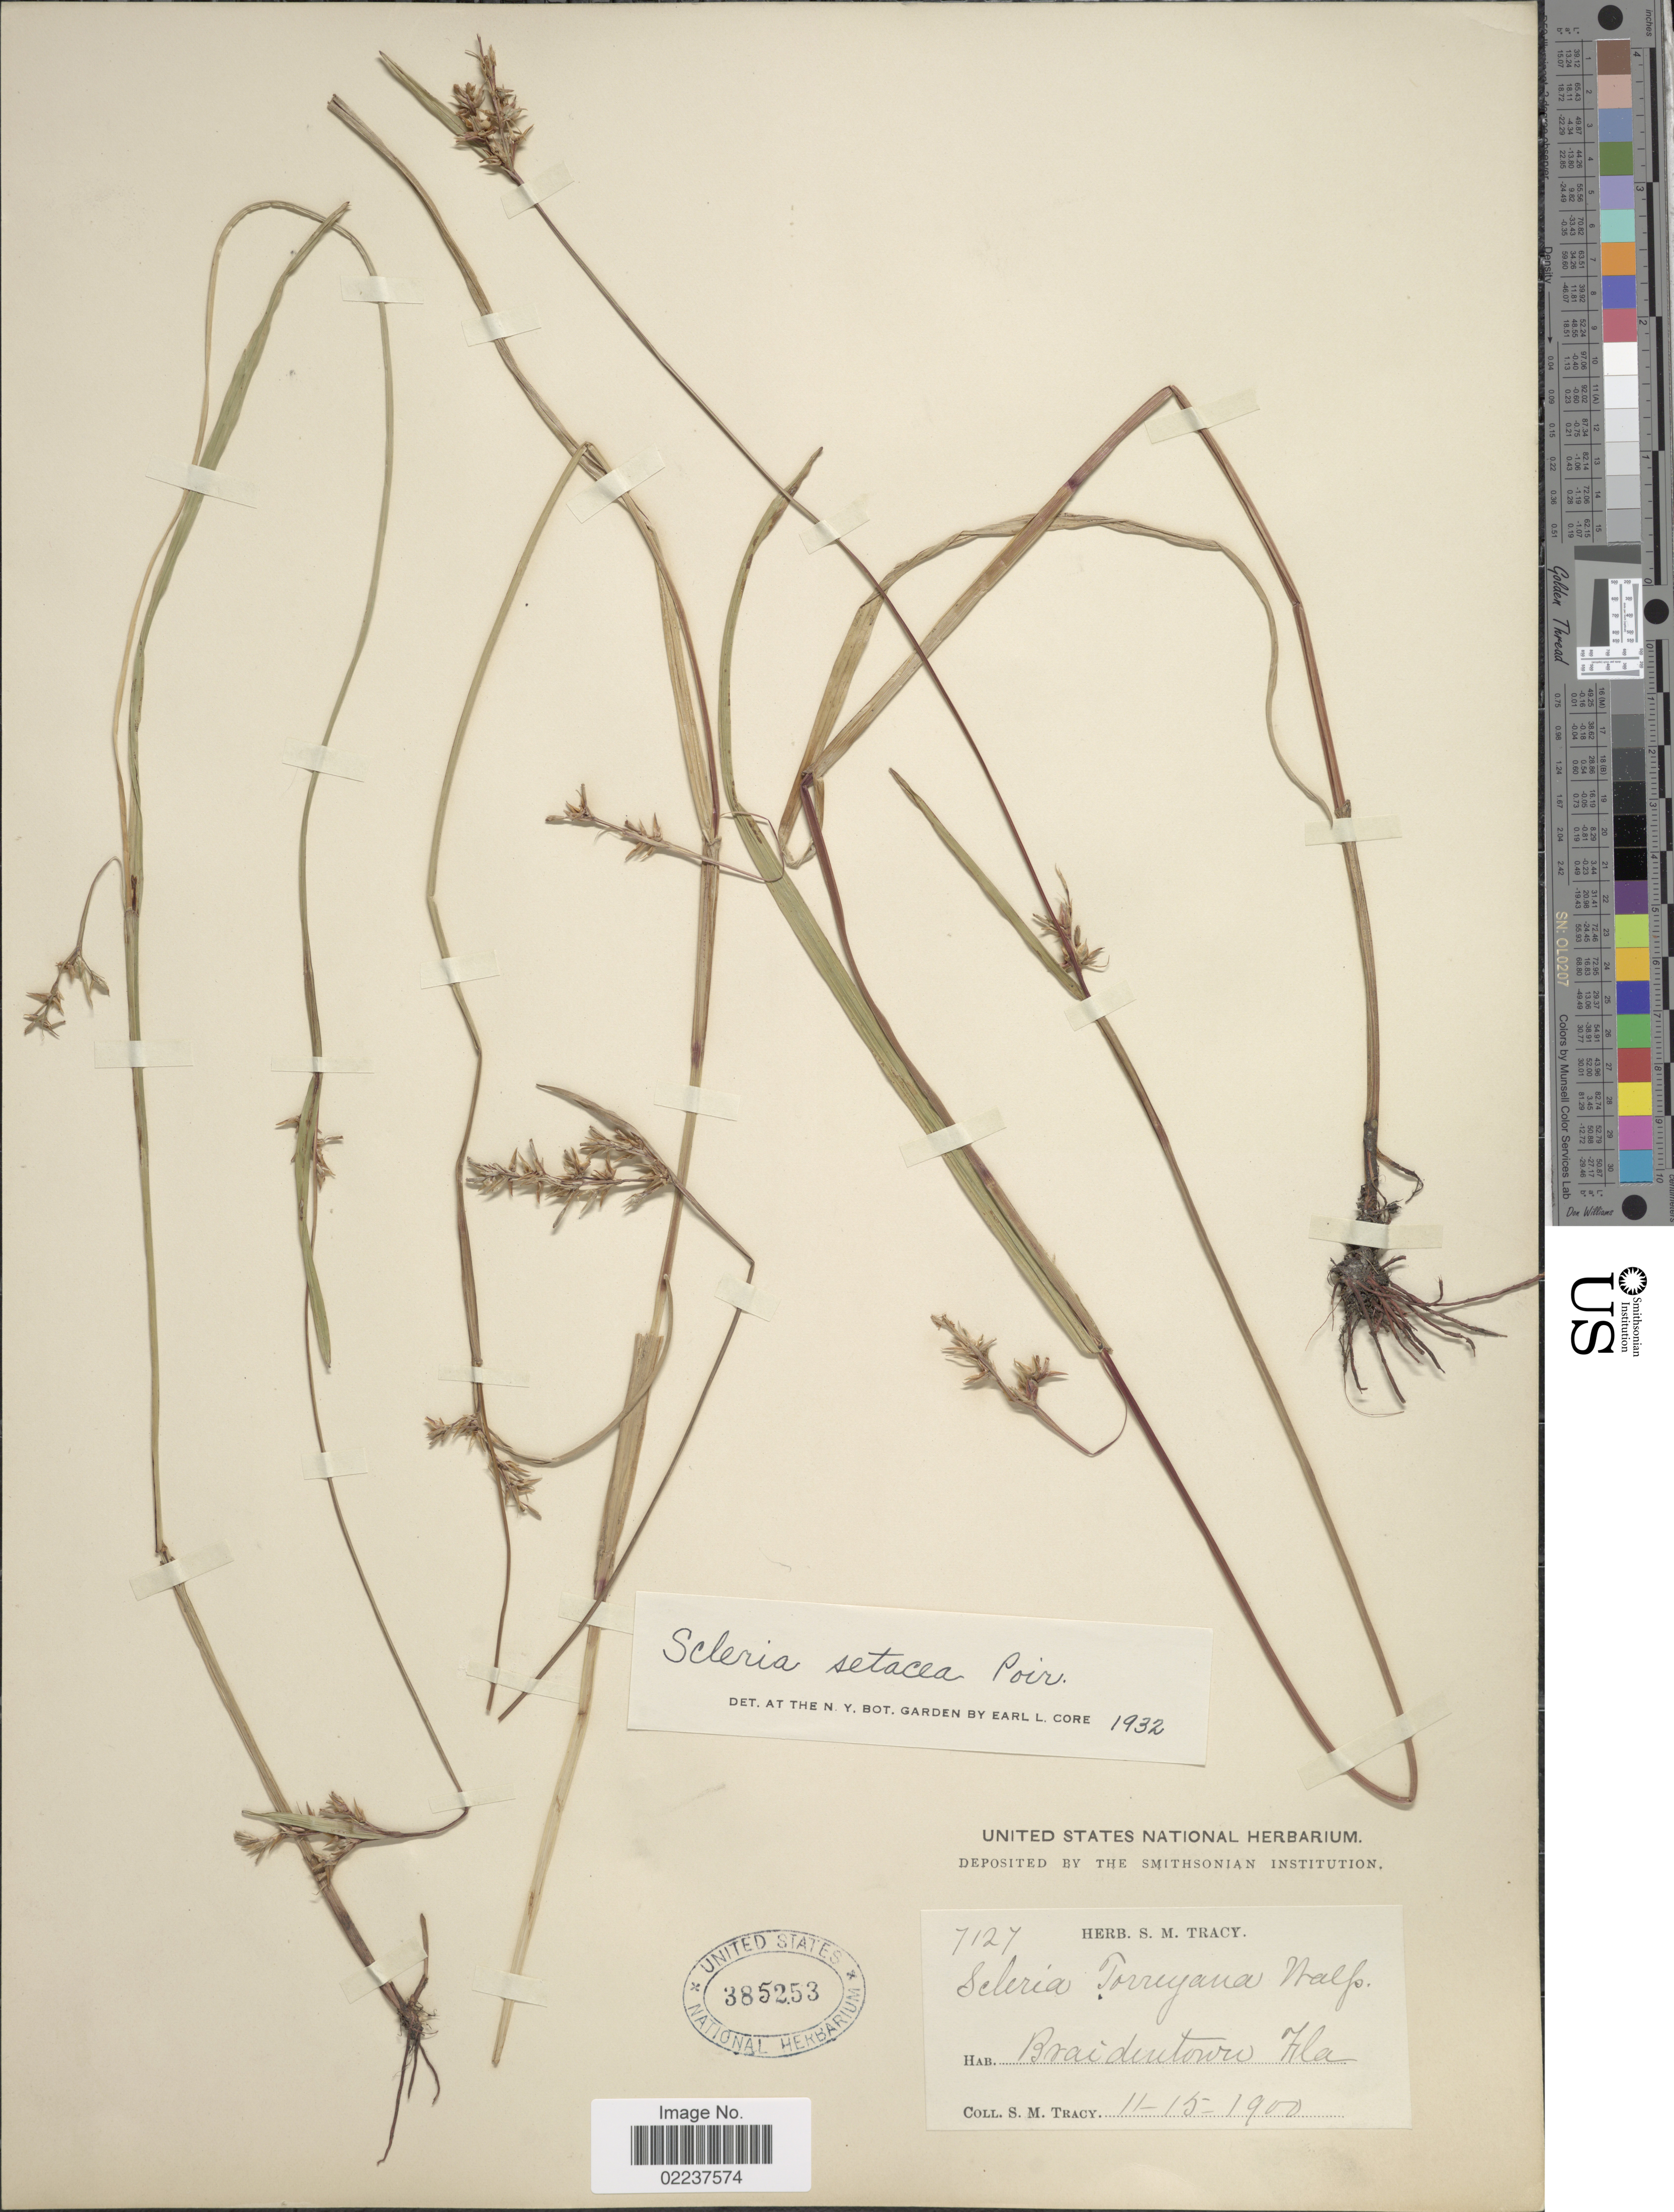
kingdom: Plantae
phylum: Tracheophyta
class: Liliopsida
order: Poales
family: Cyperaceae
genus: Scleria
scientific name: Scleria muehlenbergii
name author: Steud.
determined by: Strong, Mark T., (BOT), Smithsonian Institution - National Museum of Natural History (UNITED STATES)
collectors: S. M. Tracy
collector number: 7127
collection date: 1900-11-15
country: United States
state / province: Florida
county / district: Manatee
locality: Braidentown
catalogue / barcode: US 385253